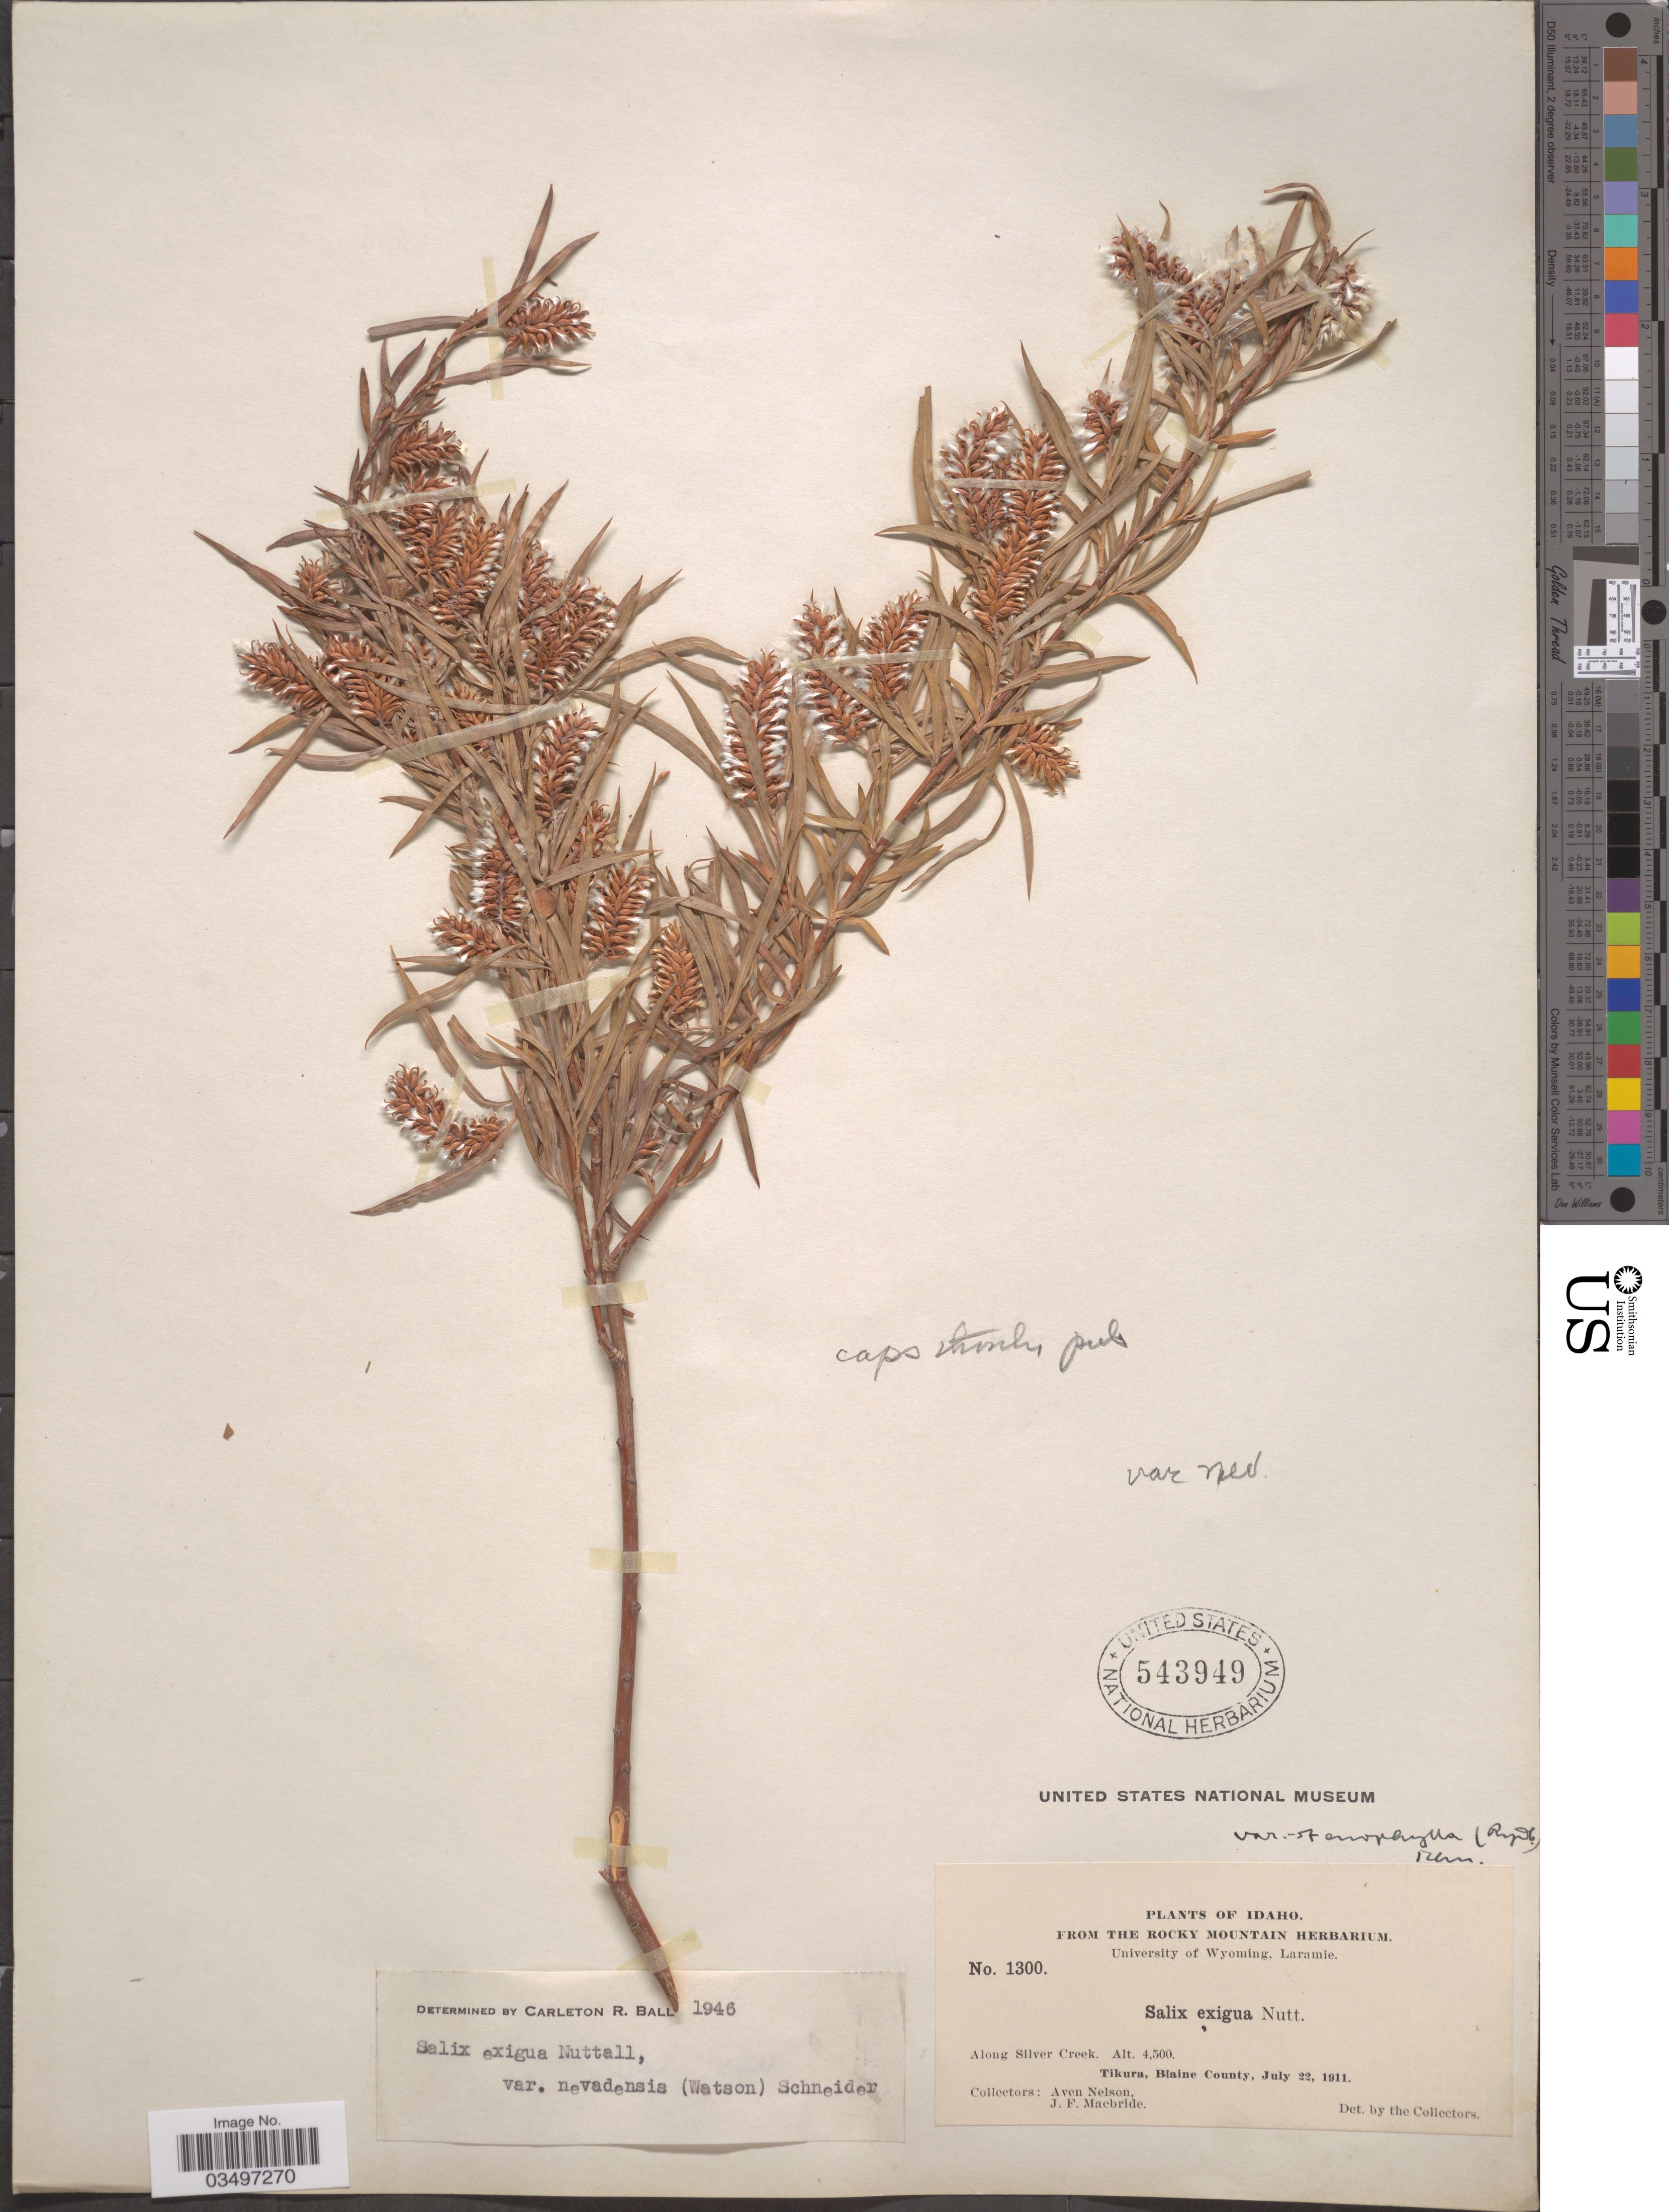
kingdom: Plantae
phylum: Tracheophyta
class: Magnoliopsida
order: Malpighiales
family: Salicaceae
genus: Salix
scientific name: Salix exigua var. nevadensis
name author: (S. Watson) C.K. Schneid.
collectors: A. Nelson & J. F. Macbride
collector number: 1300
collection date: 1911-07-22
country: United States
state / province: Idaho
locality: Along Silver Creek. Tikura, Blaine County.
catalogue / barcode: US 543949